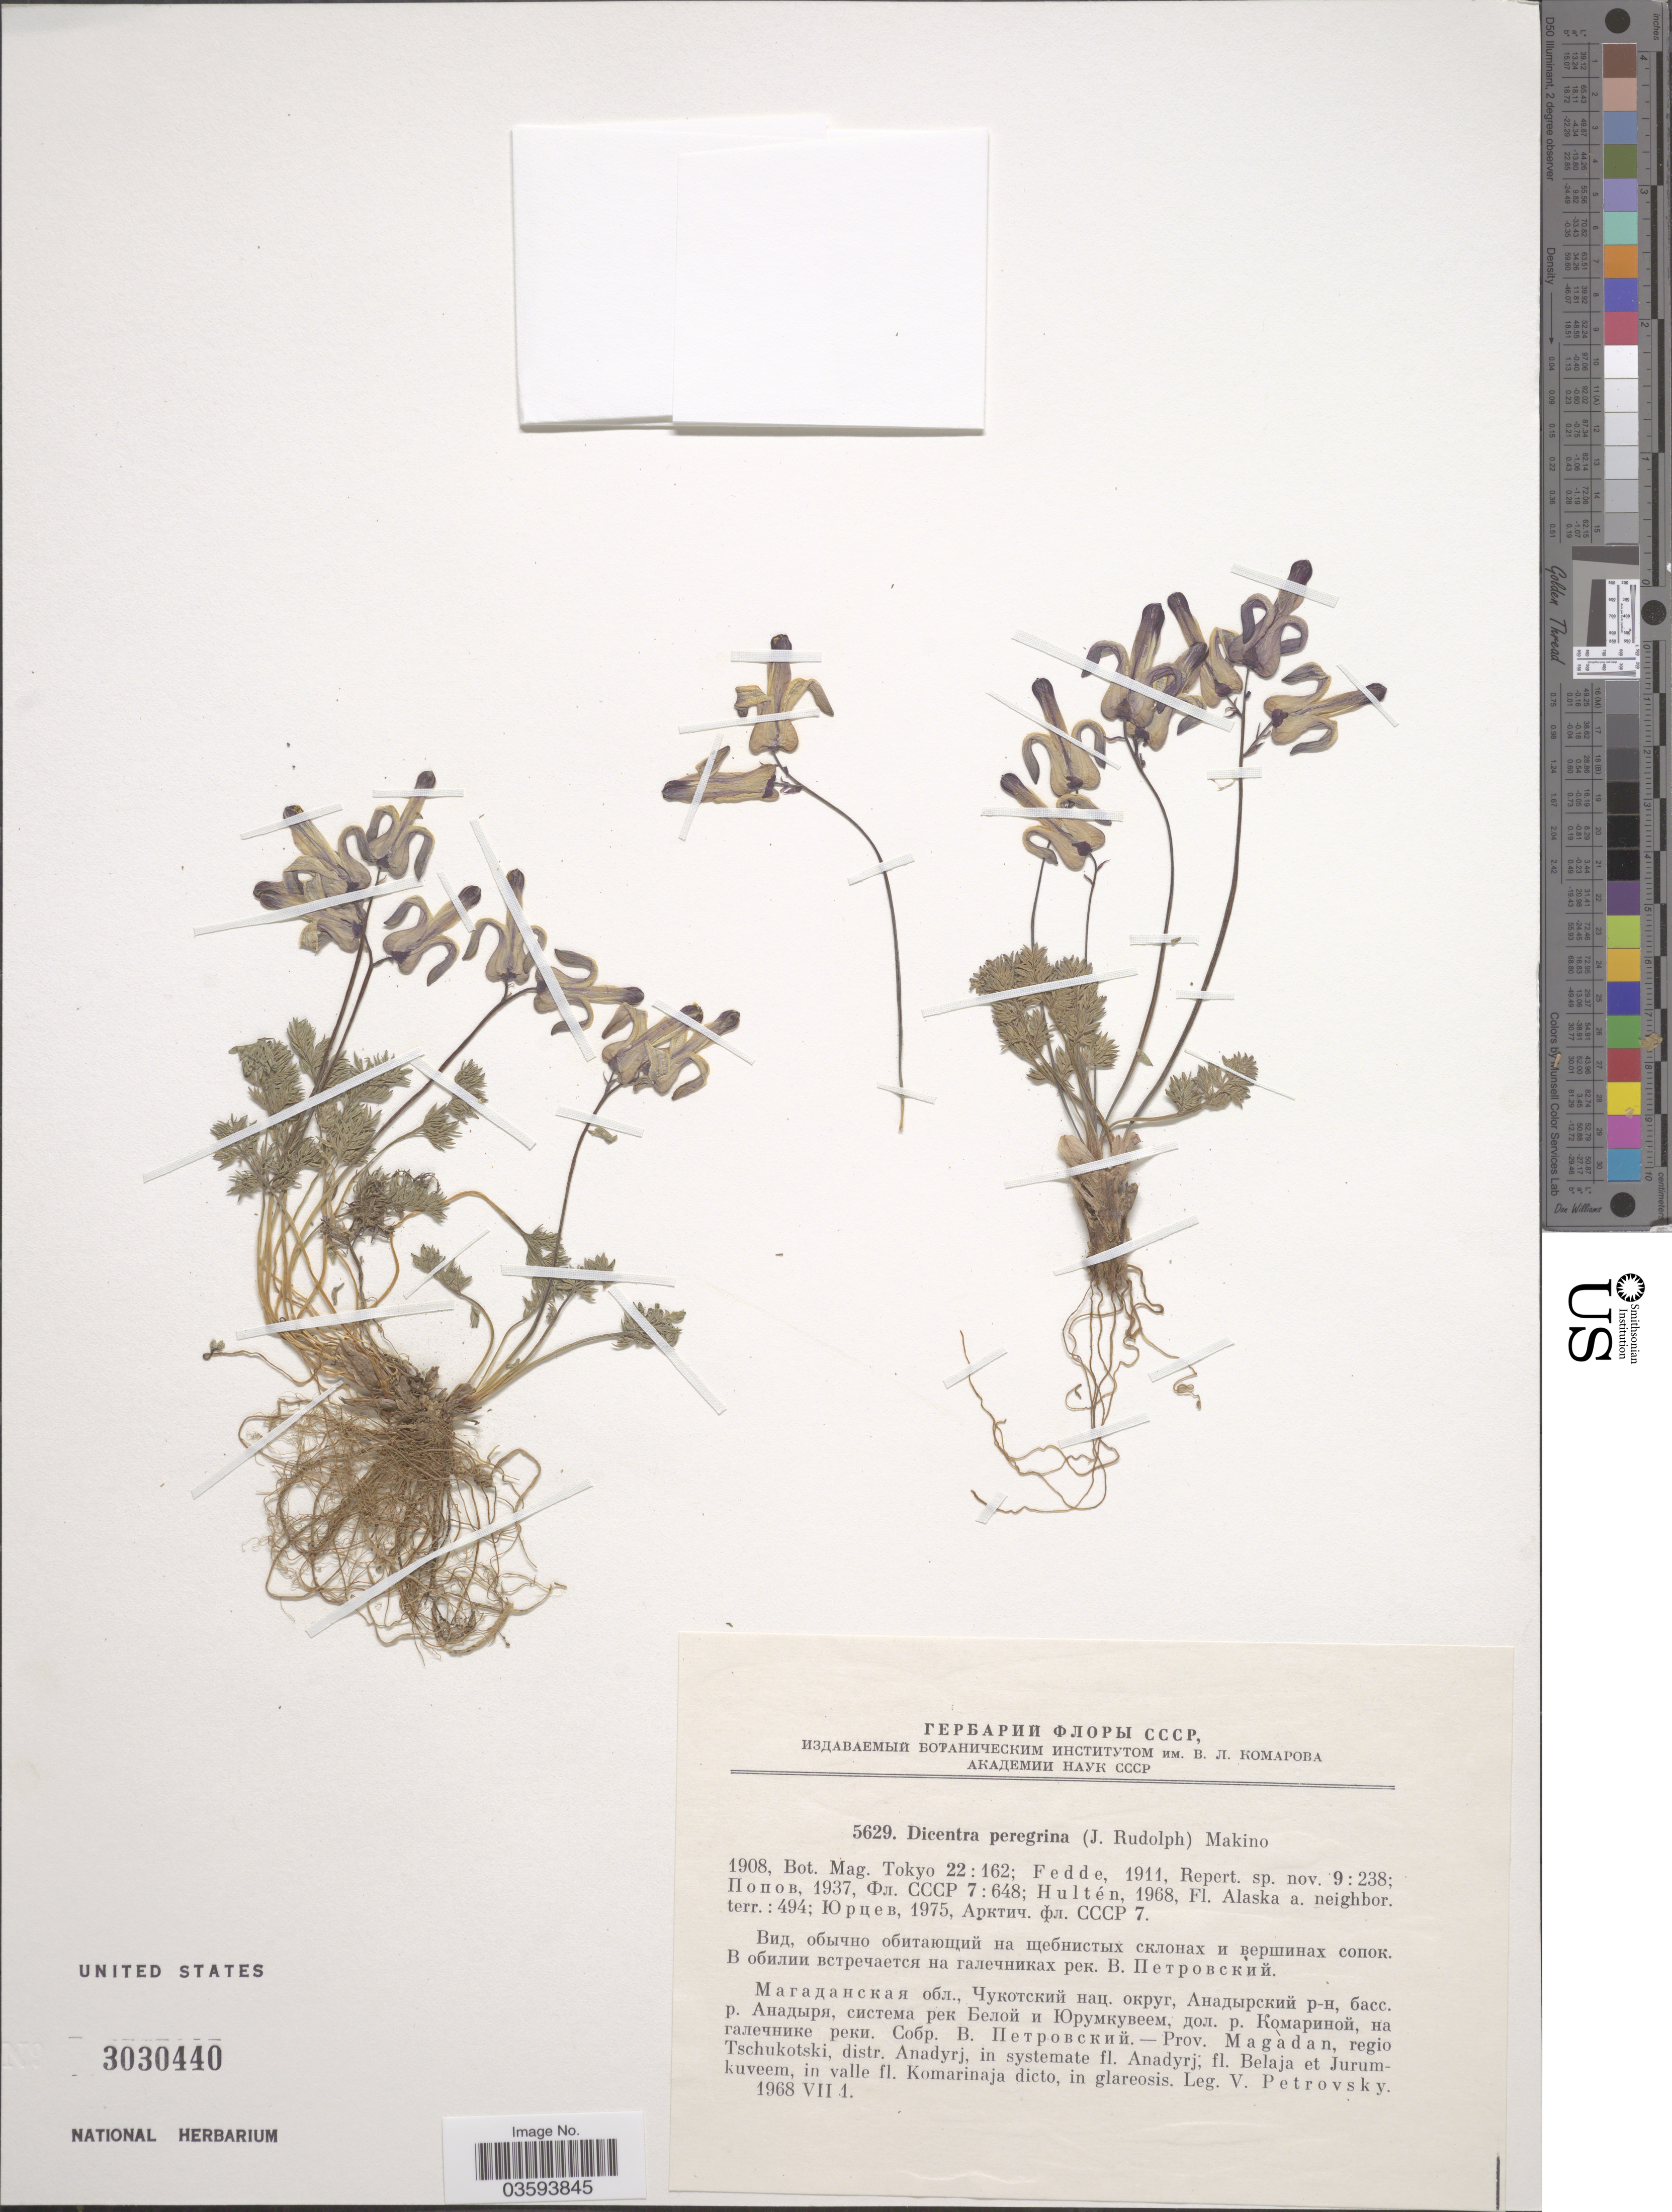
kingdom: Plantae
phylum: Tracheophyta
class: Magnoliopsida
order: Ranunculales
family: Papaveraceae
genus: Dicentra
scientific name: Dicentra peregrina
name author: (Rudolph) Makino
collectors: V. Petrovsky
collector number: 5629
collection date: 1968-07-01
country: Russian Federation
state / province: Magadan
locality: Regio Tschukotski, distr. Anadyrj, in systemate fl. Anadyrj; fl. Belaja et Jurumkuveem, in valle fl. Komarinaja dicto, in glareosis.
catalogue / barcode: US 3030440